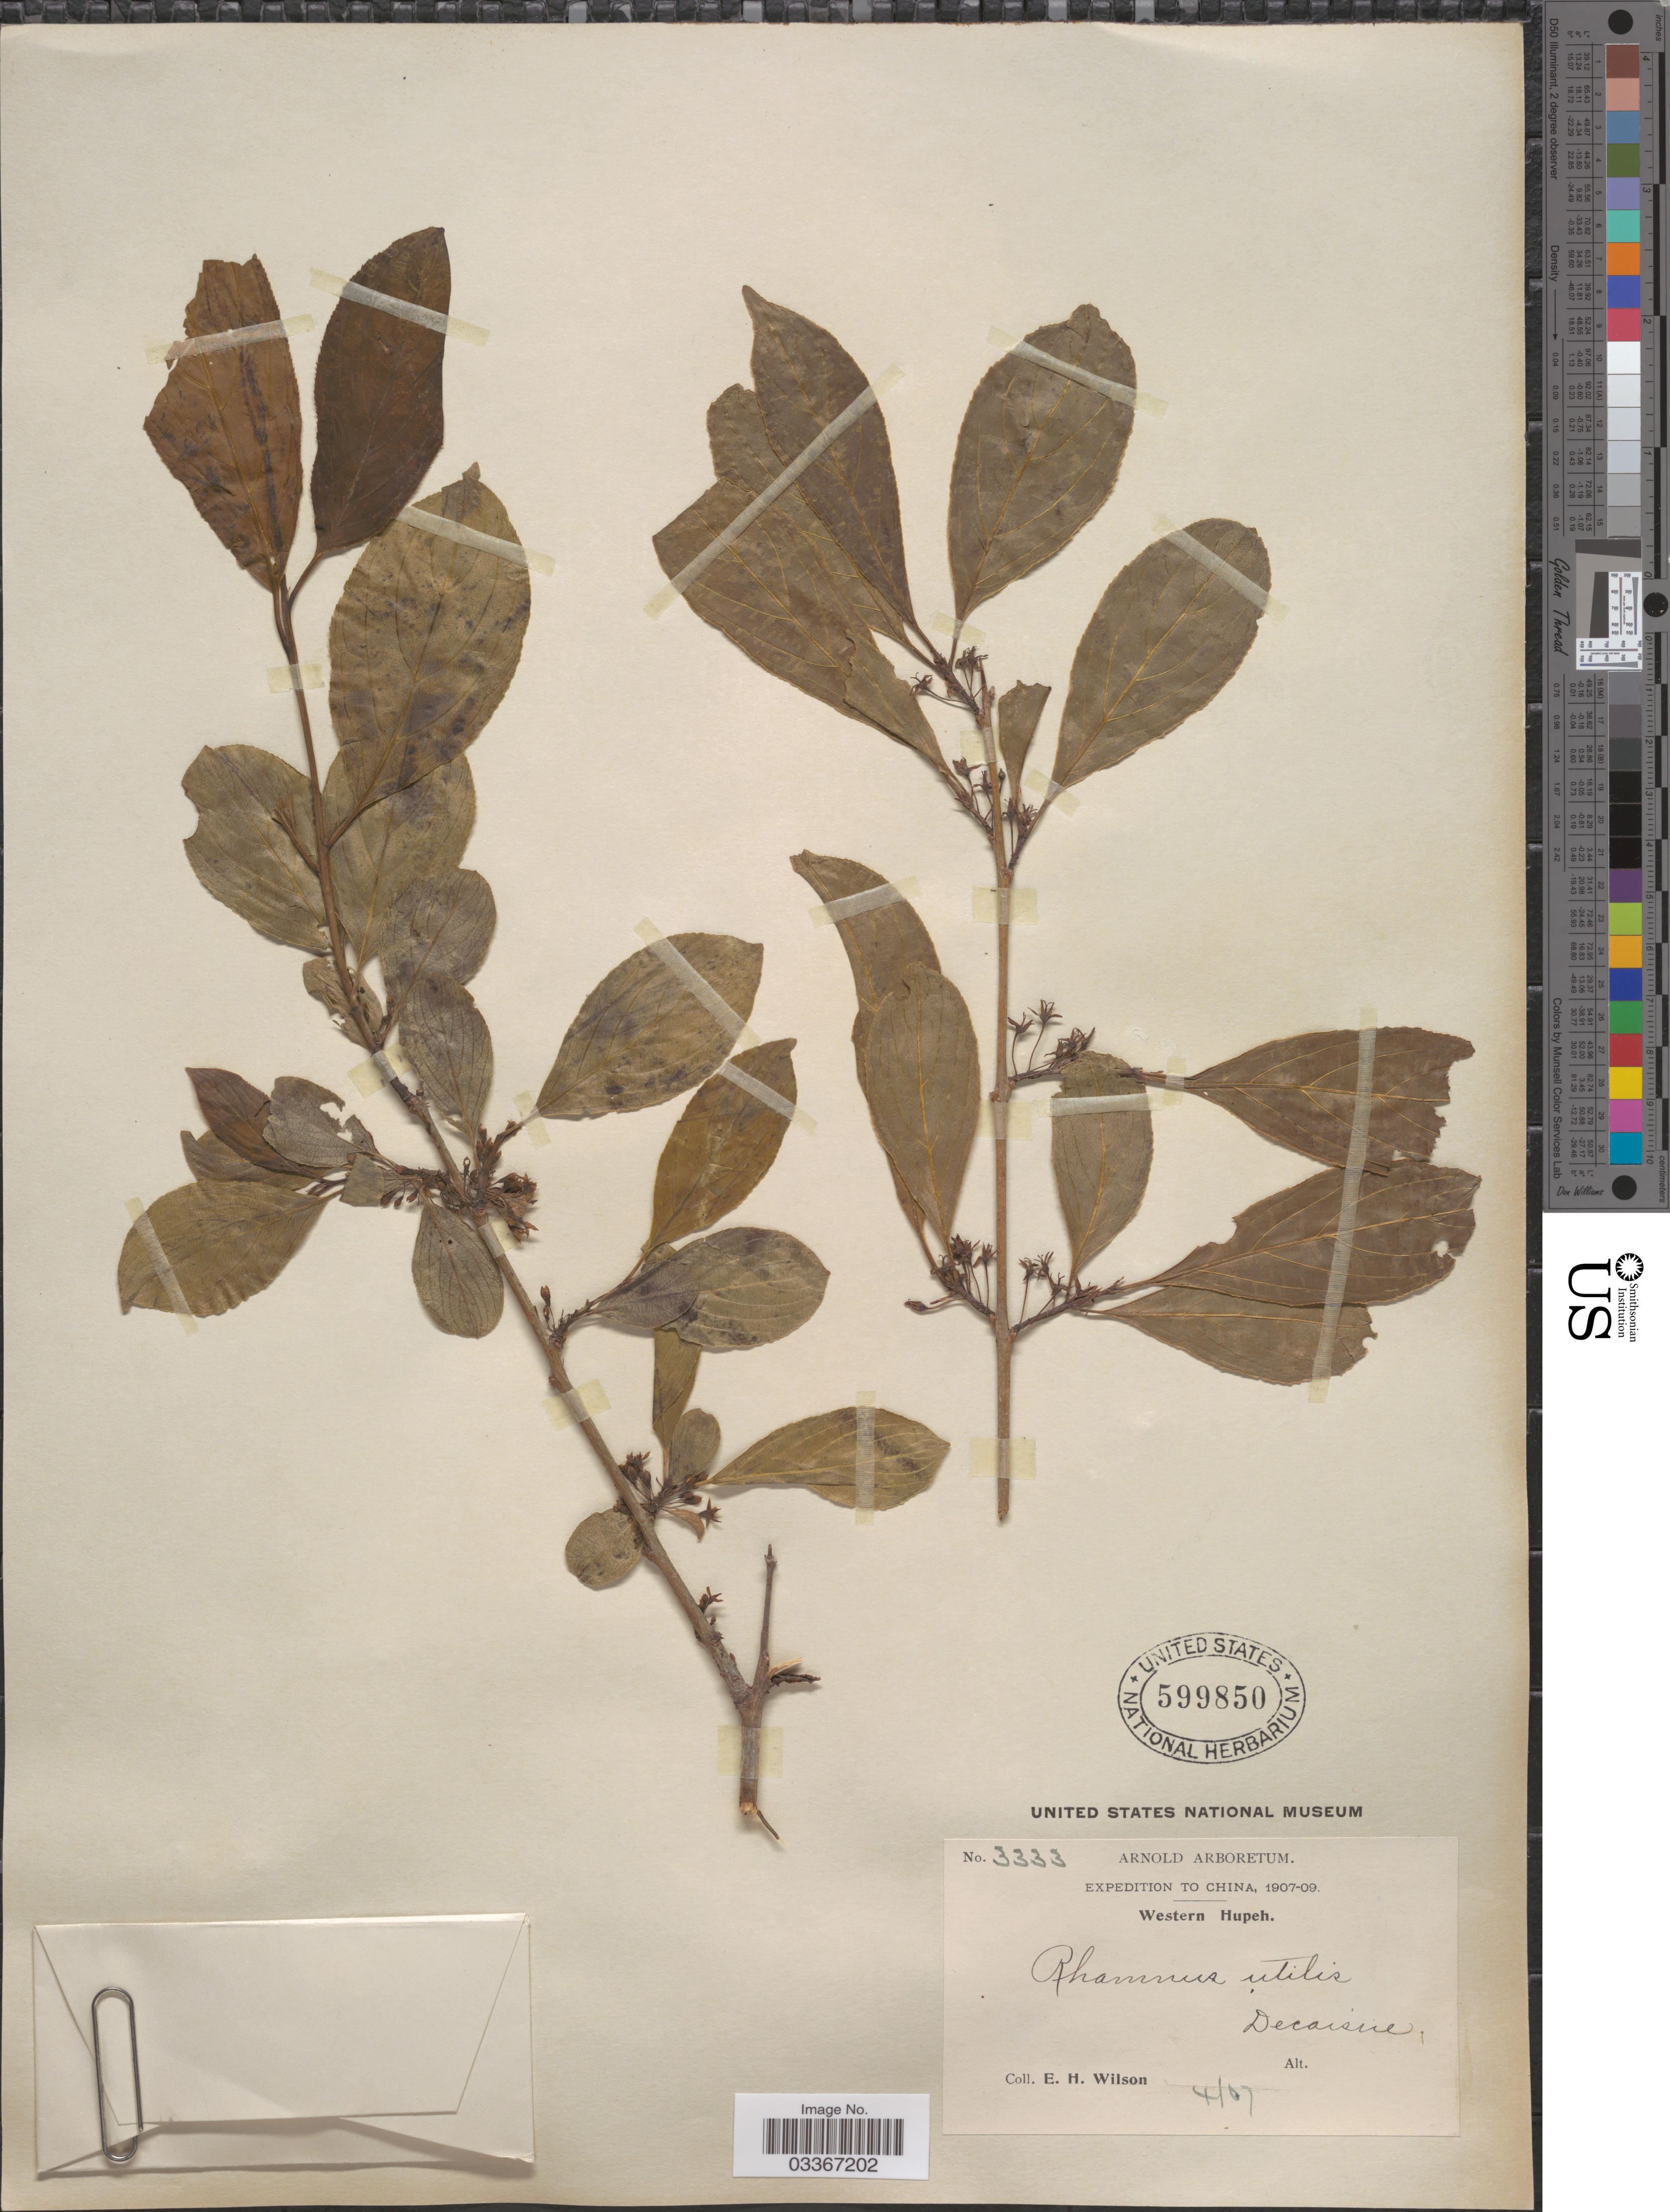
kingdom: Plantae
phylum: Tracheophyta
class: Magnoliopsida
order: Rosales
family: Rhamnaceae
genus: Rhamnus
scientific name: Rhamnus utilis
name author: Decne.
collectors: E. Wilson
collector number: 3333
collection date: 1907-04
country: China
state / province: Hubei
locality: Western Hupeh.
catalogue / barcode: US 599850